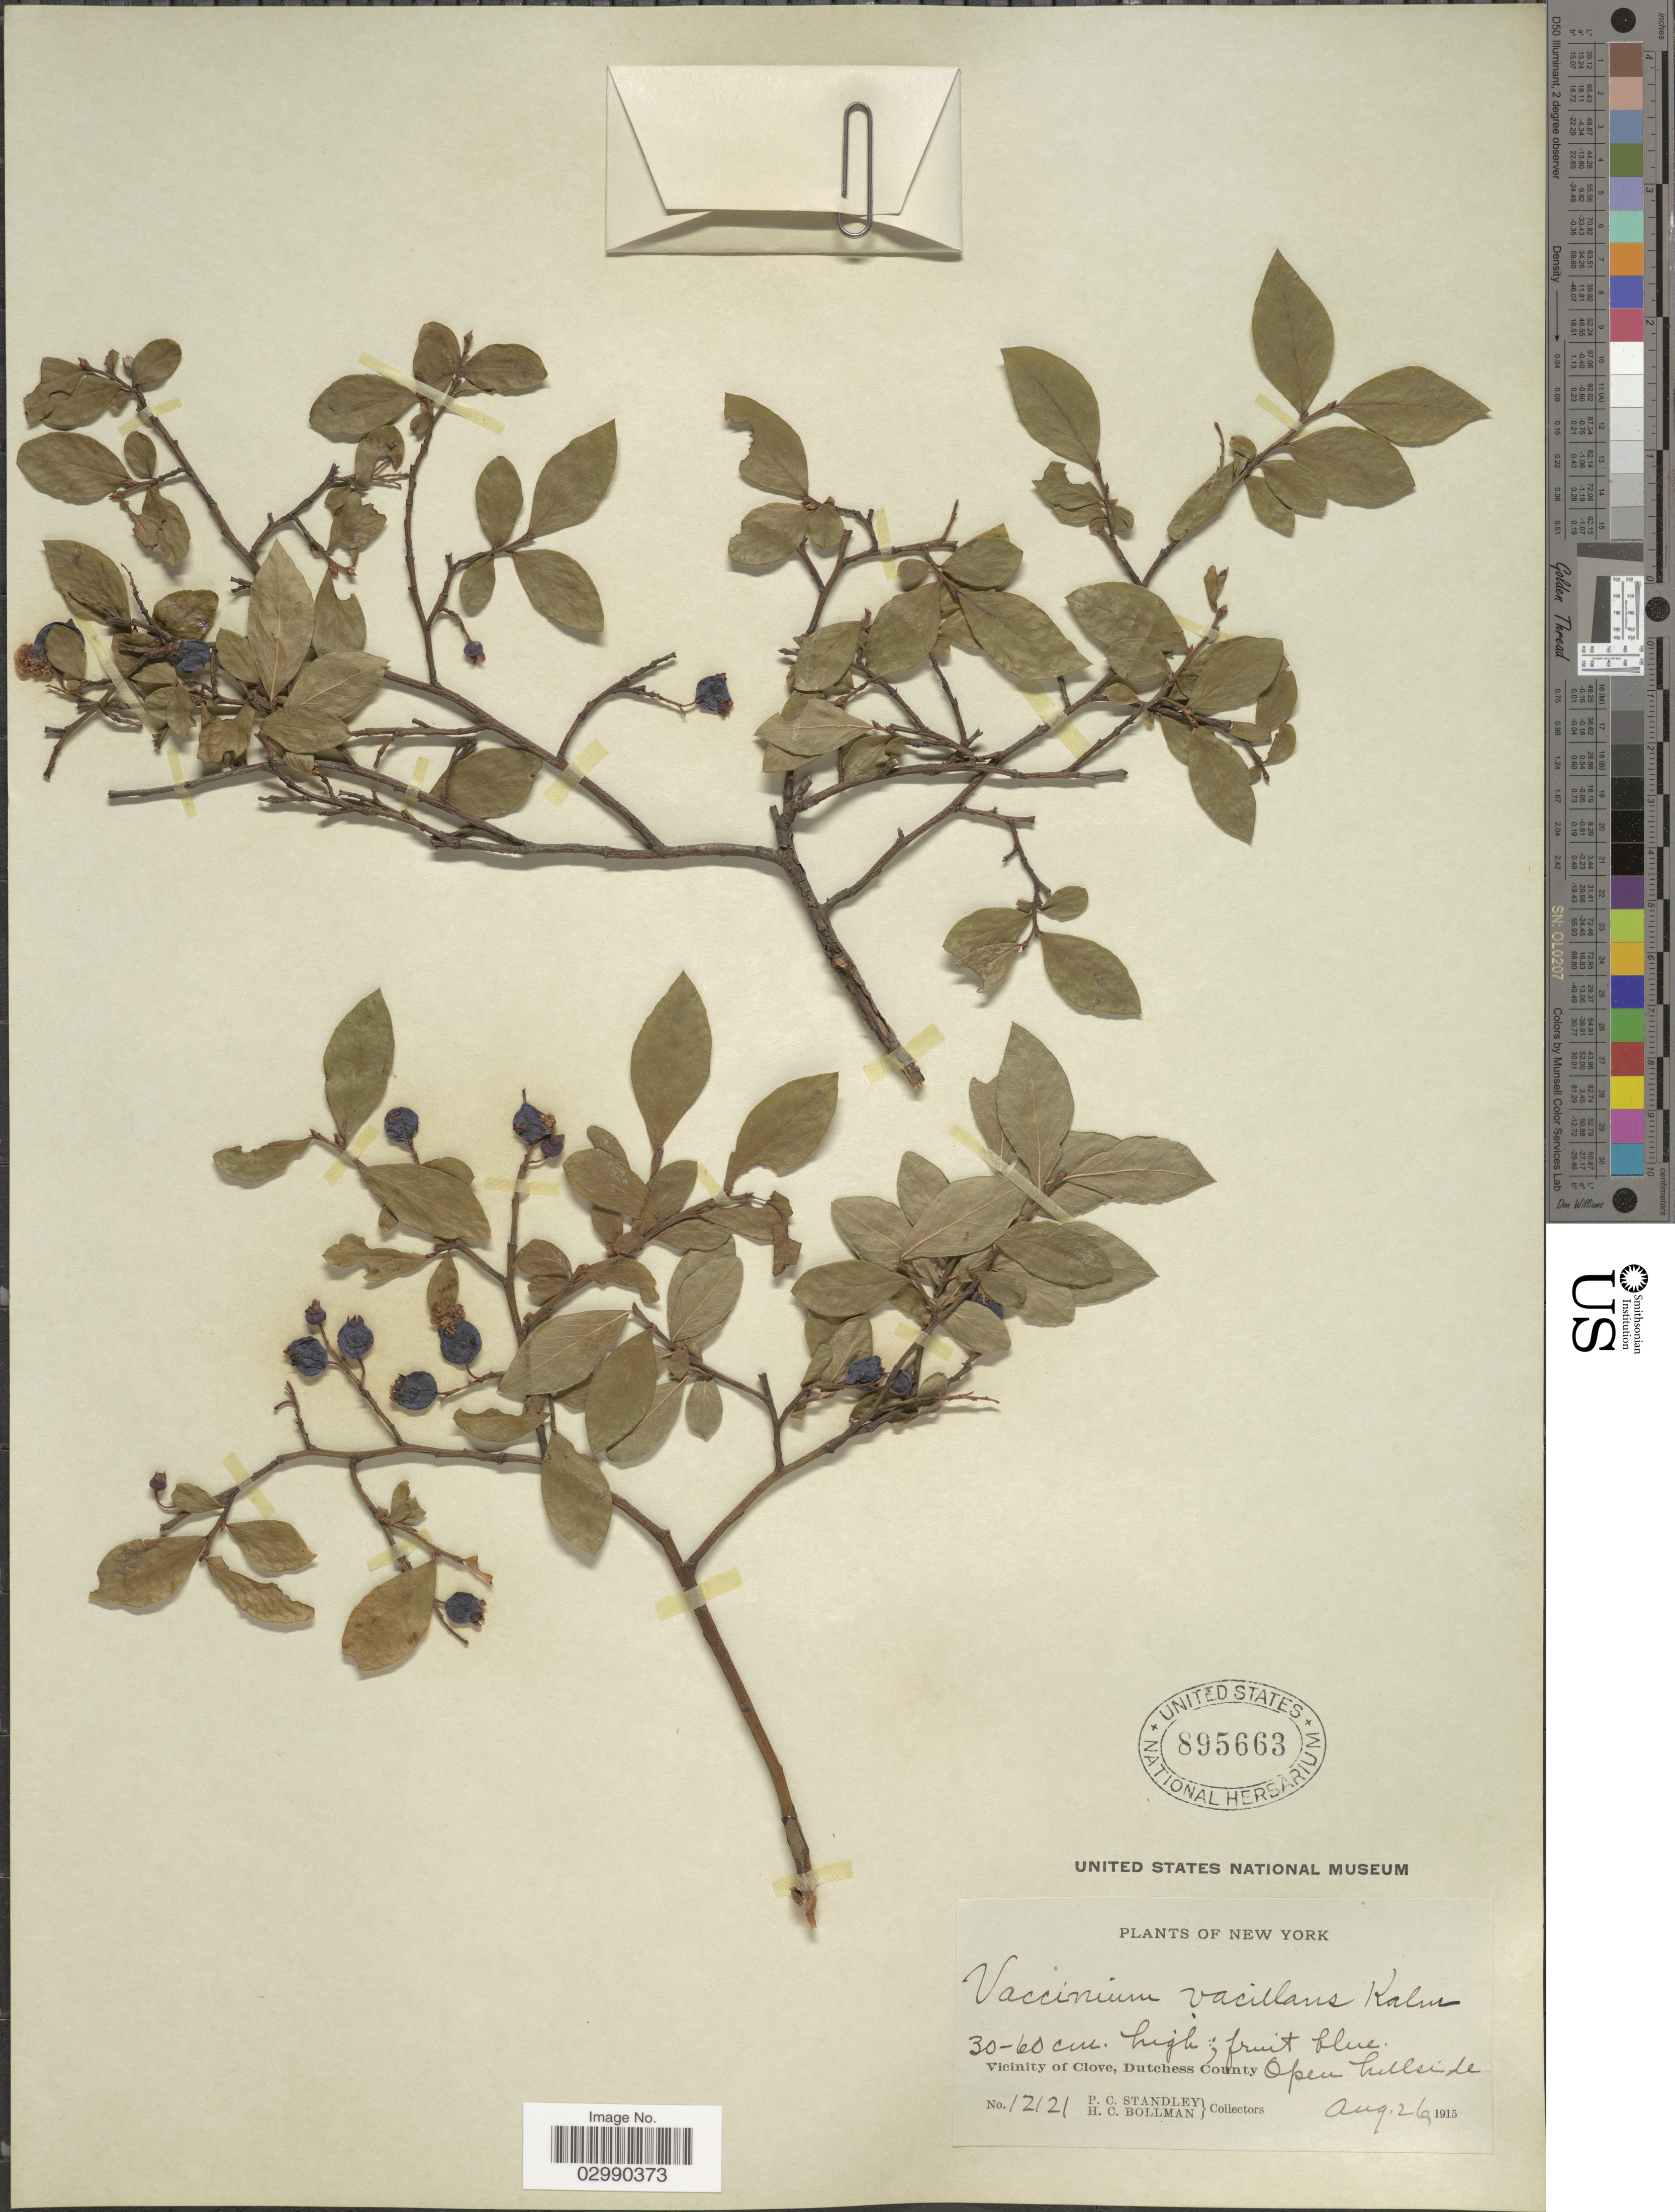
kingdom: Plantae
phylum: Tracheophyta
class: Magnoliopsida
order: Ericales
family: Ericaceae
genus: Vaccinium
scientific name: Vaccinium vacillans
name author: Kalm ex Torr.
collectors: P. C. Standley & H. C. Bollman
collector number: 12121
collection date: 1915-08-26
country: United States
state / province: New York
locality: Vicinity of Clove, Dutchess County.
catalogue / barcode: US 895663